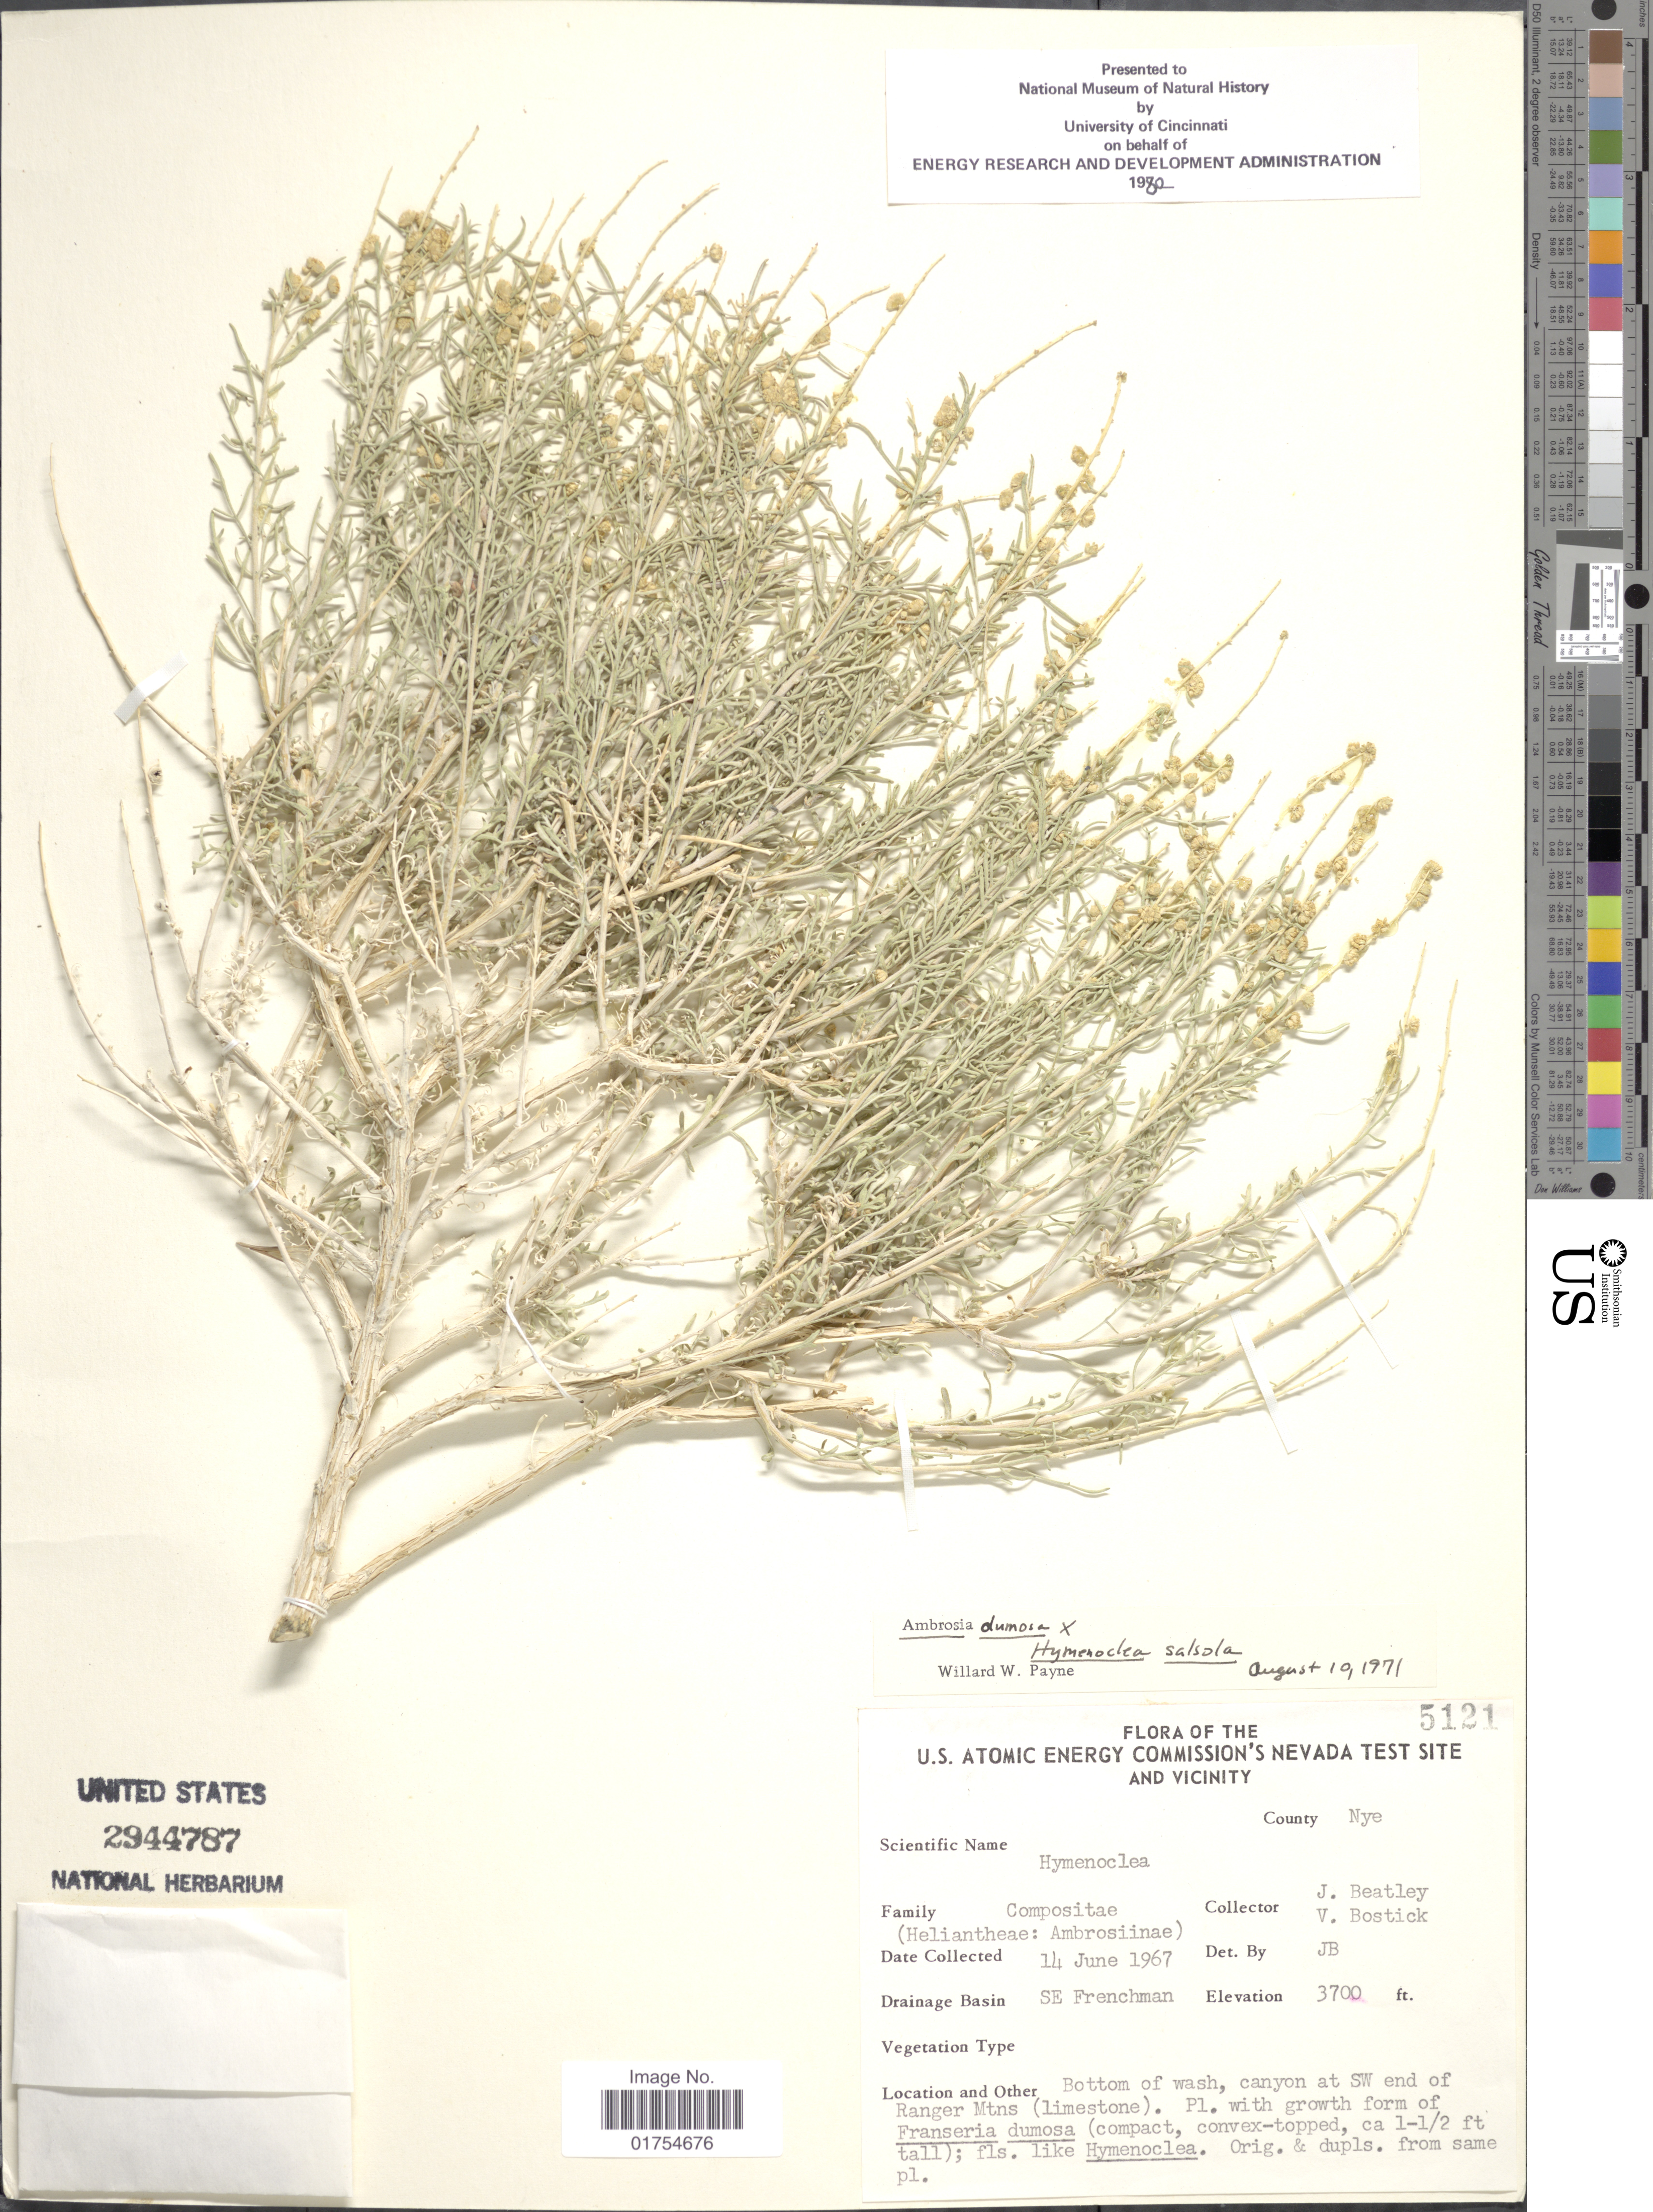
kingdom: Plantae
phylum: Tracheophyta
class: Magnoliopsida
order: Asterales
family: Asteraceae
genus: Franseria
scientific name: Franseria dumosa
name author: A. Gray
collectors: J. C. Beatley & V. Bostick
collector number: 5121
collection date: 1967-06-14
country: United States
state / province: Nevada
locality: U.S. Atomic Energy Commission's Nevada Test Site and Vicinity. County Nye. SE Frenchman. Canyon at SW end of Ranger Mts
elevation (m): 1128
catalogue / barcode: US 2944787